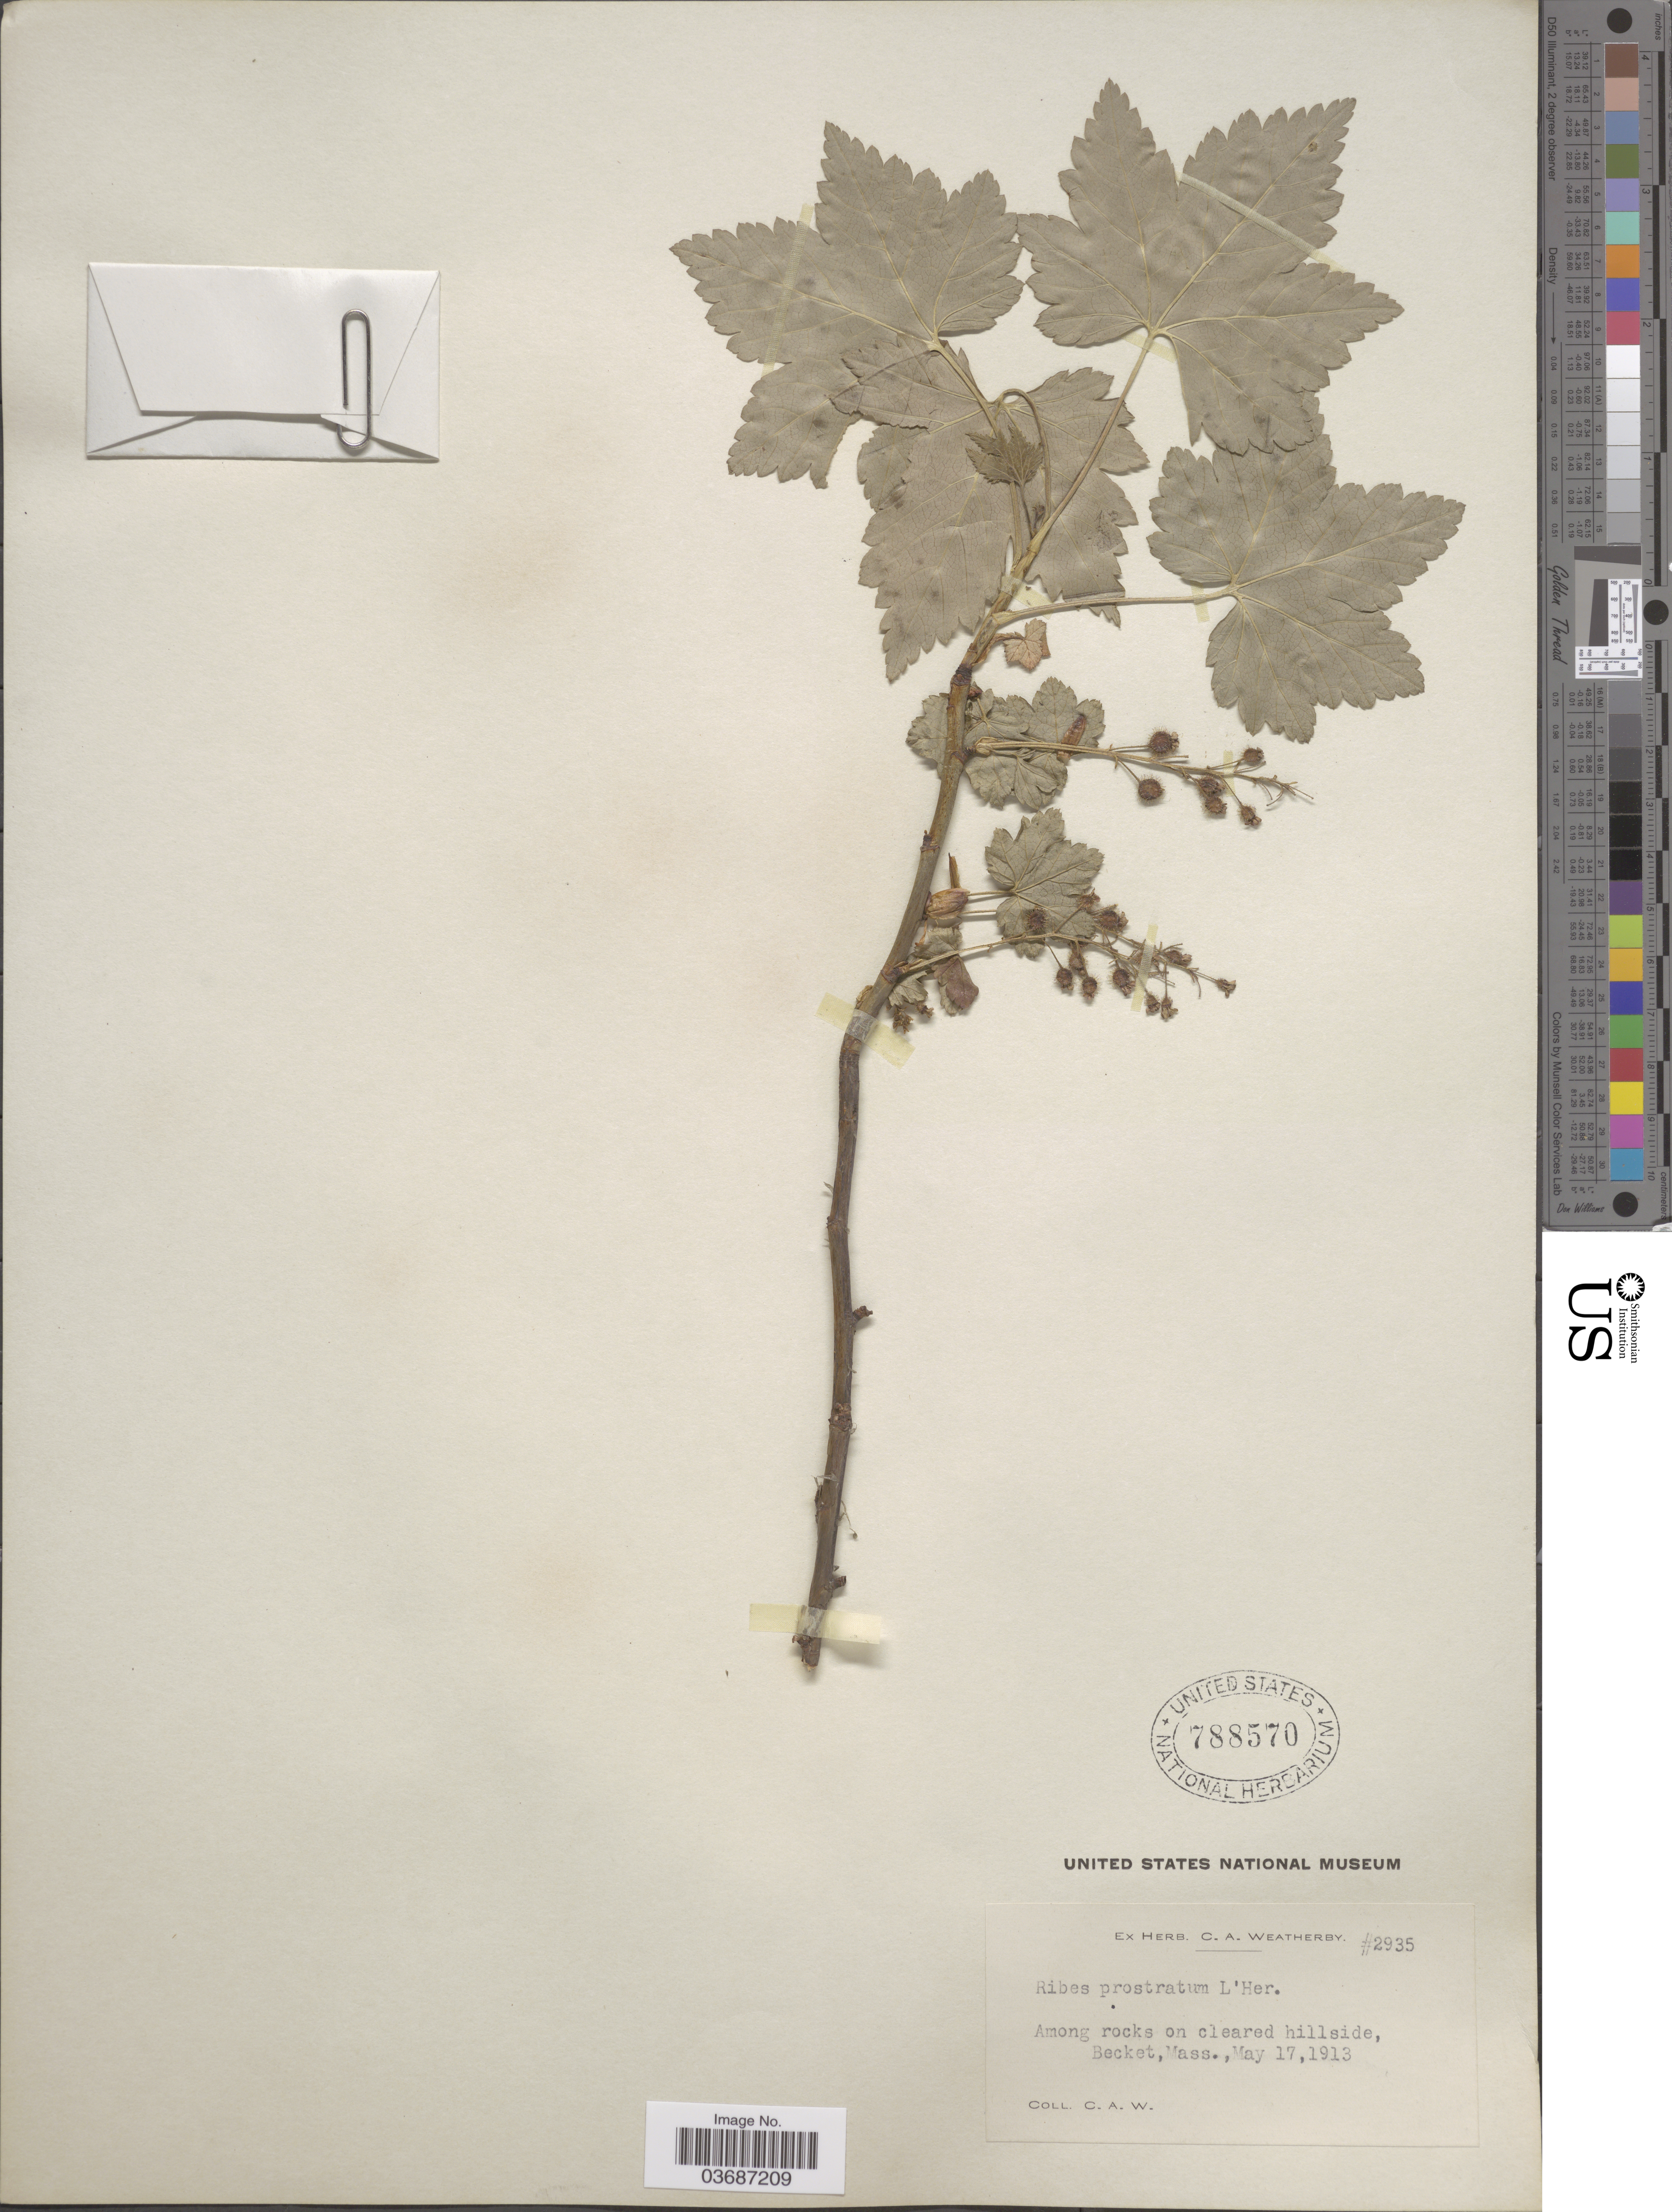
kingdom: Plantae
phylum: Tracheophyta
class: Magnoliopsida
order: Saxifragales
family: Grossulariaceae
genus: Ribes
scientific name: Ribes glandulosum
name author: Ruiz & Pav.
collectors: C. A. Weatherby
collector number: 2935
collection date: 1913-05-17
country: United States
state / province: Massachusetts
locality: Among rocks on cleared hillside, Becket.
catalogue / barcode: US 788570